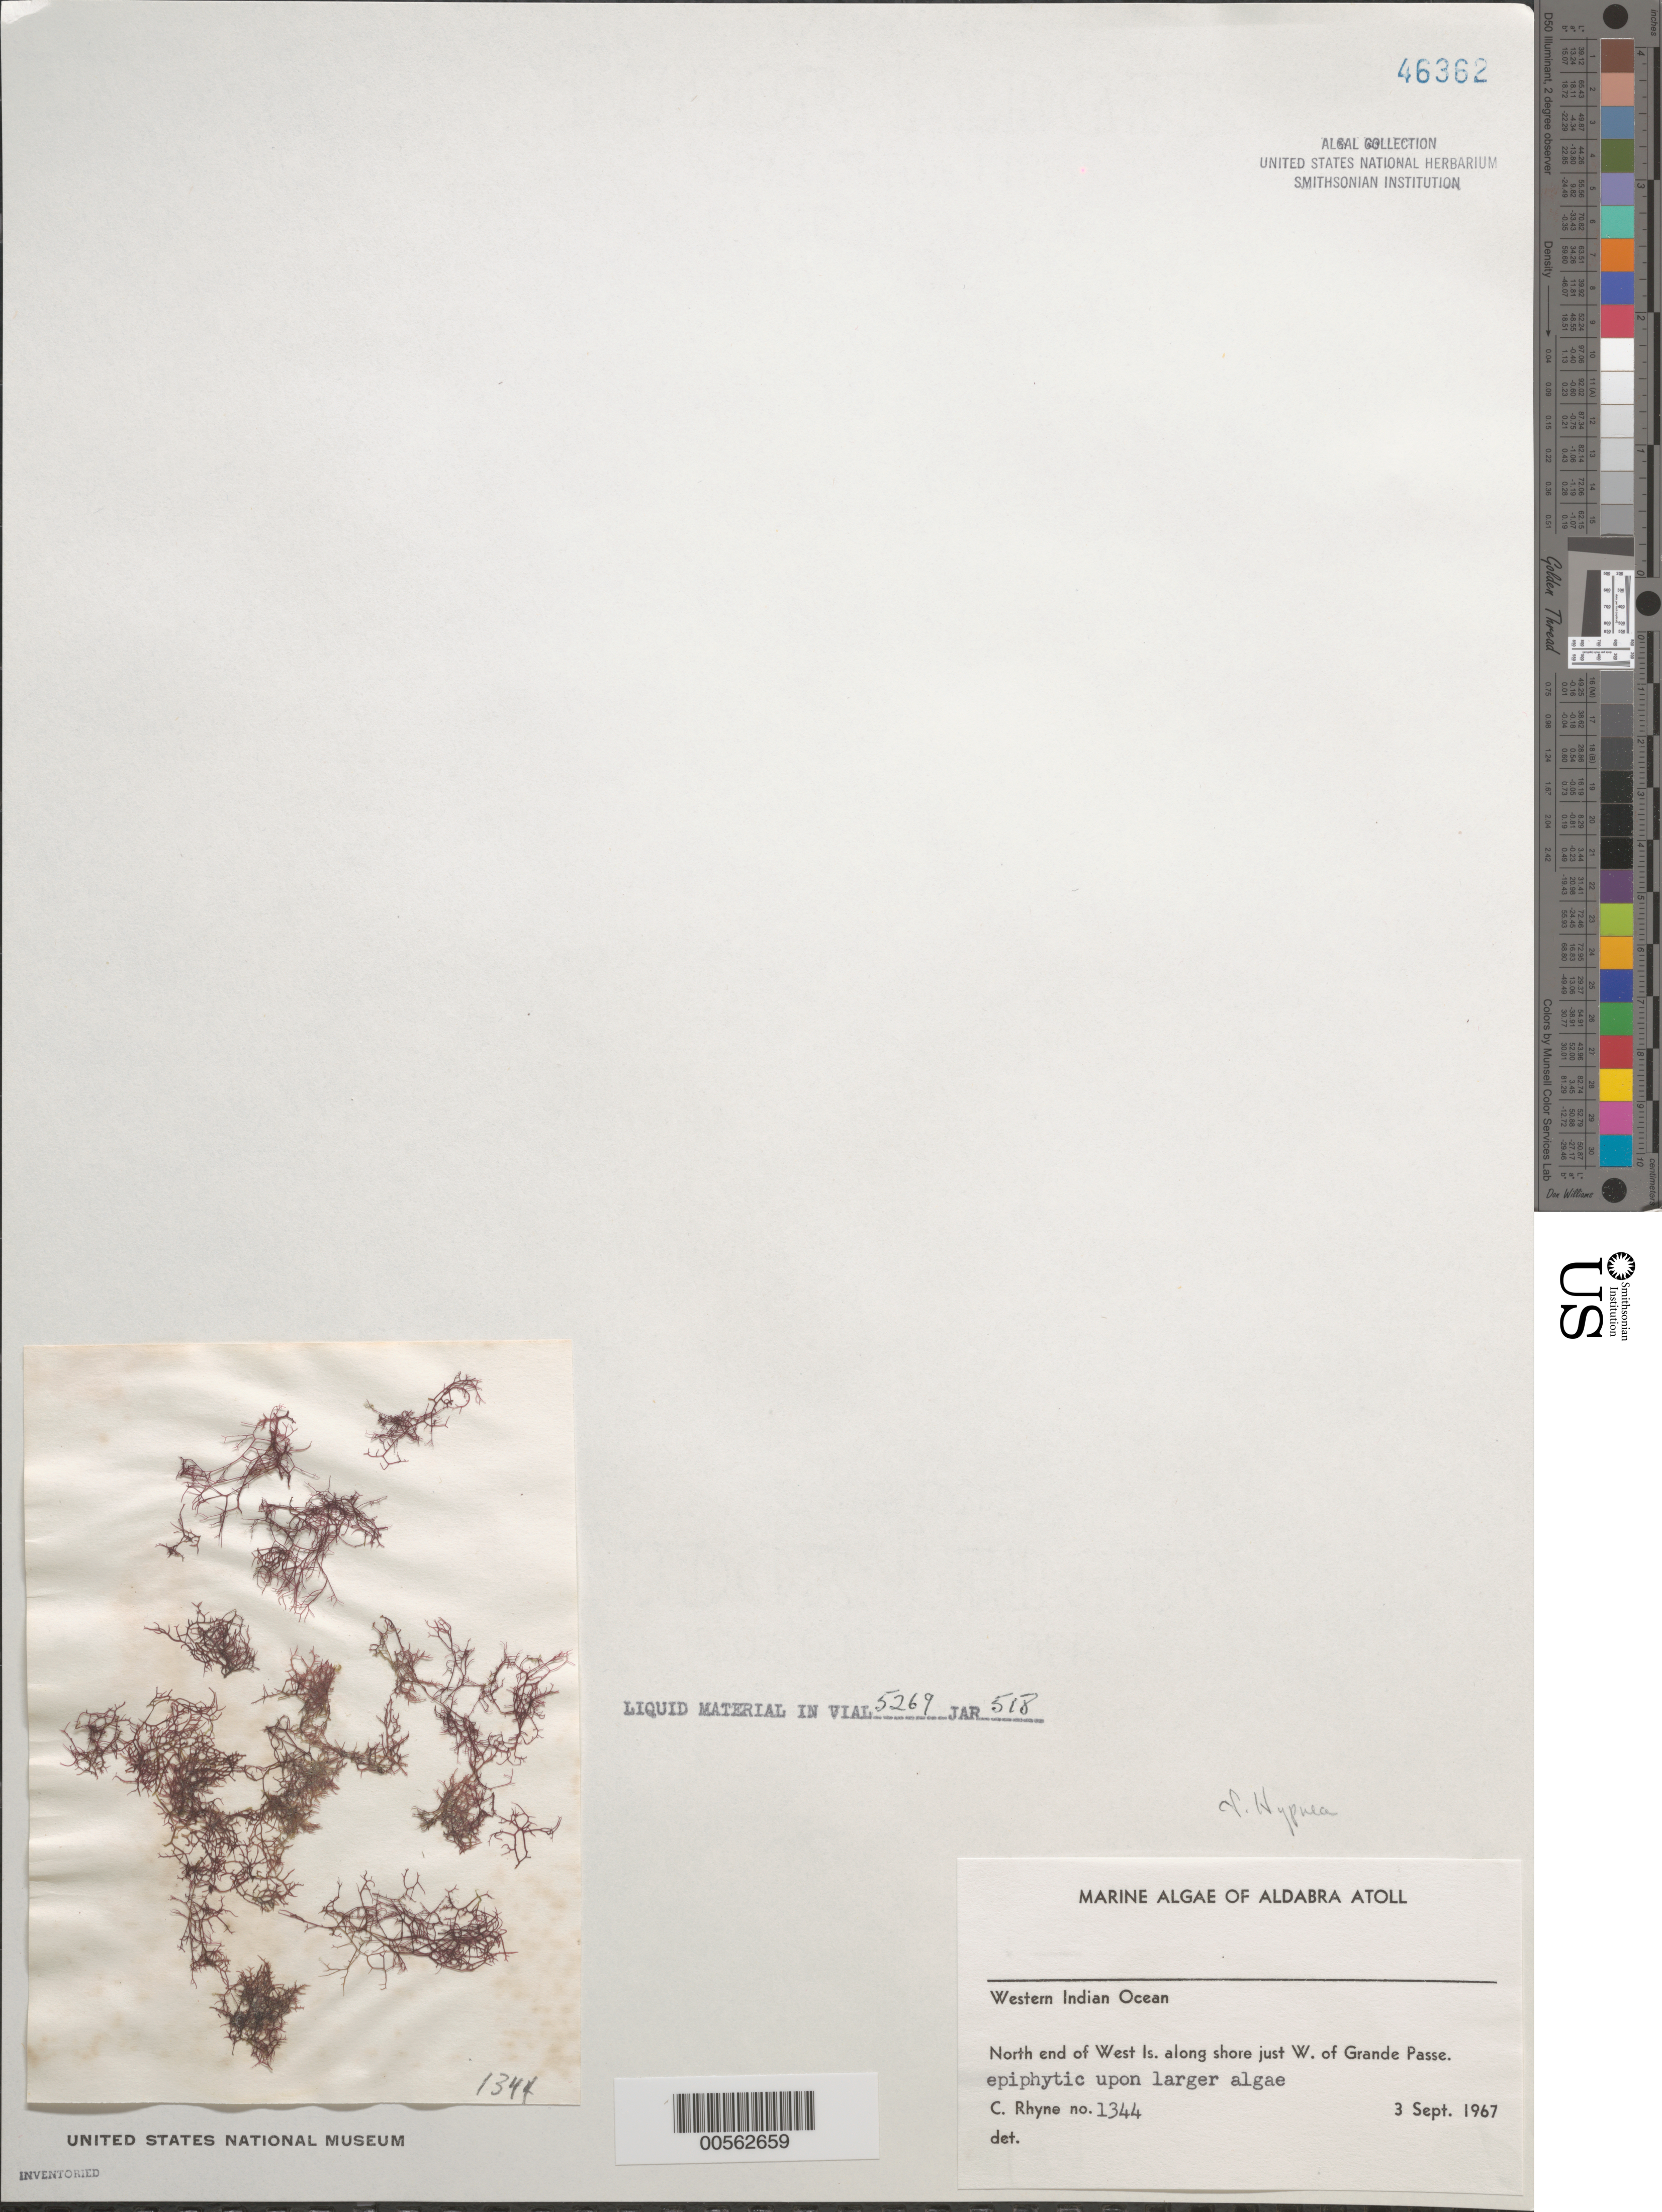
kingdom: Plantae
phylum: Rhodophyta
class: Florideophyceae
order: Gigartinales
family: Cystocloniaceae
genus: Hypnea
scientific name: Hypnea sp.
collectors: C. Rhyne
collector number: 1344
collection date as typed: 03 Sep 1967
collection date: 1967-09-03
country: Seychelles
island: Aldabra Atoll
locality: West Islet, Just west of Grande Pass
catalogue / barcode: US 46362